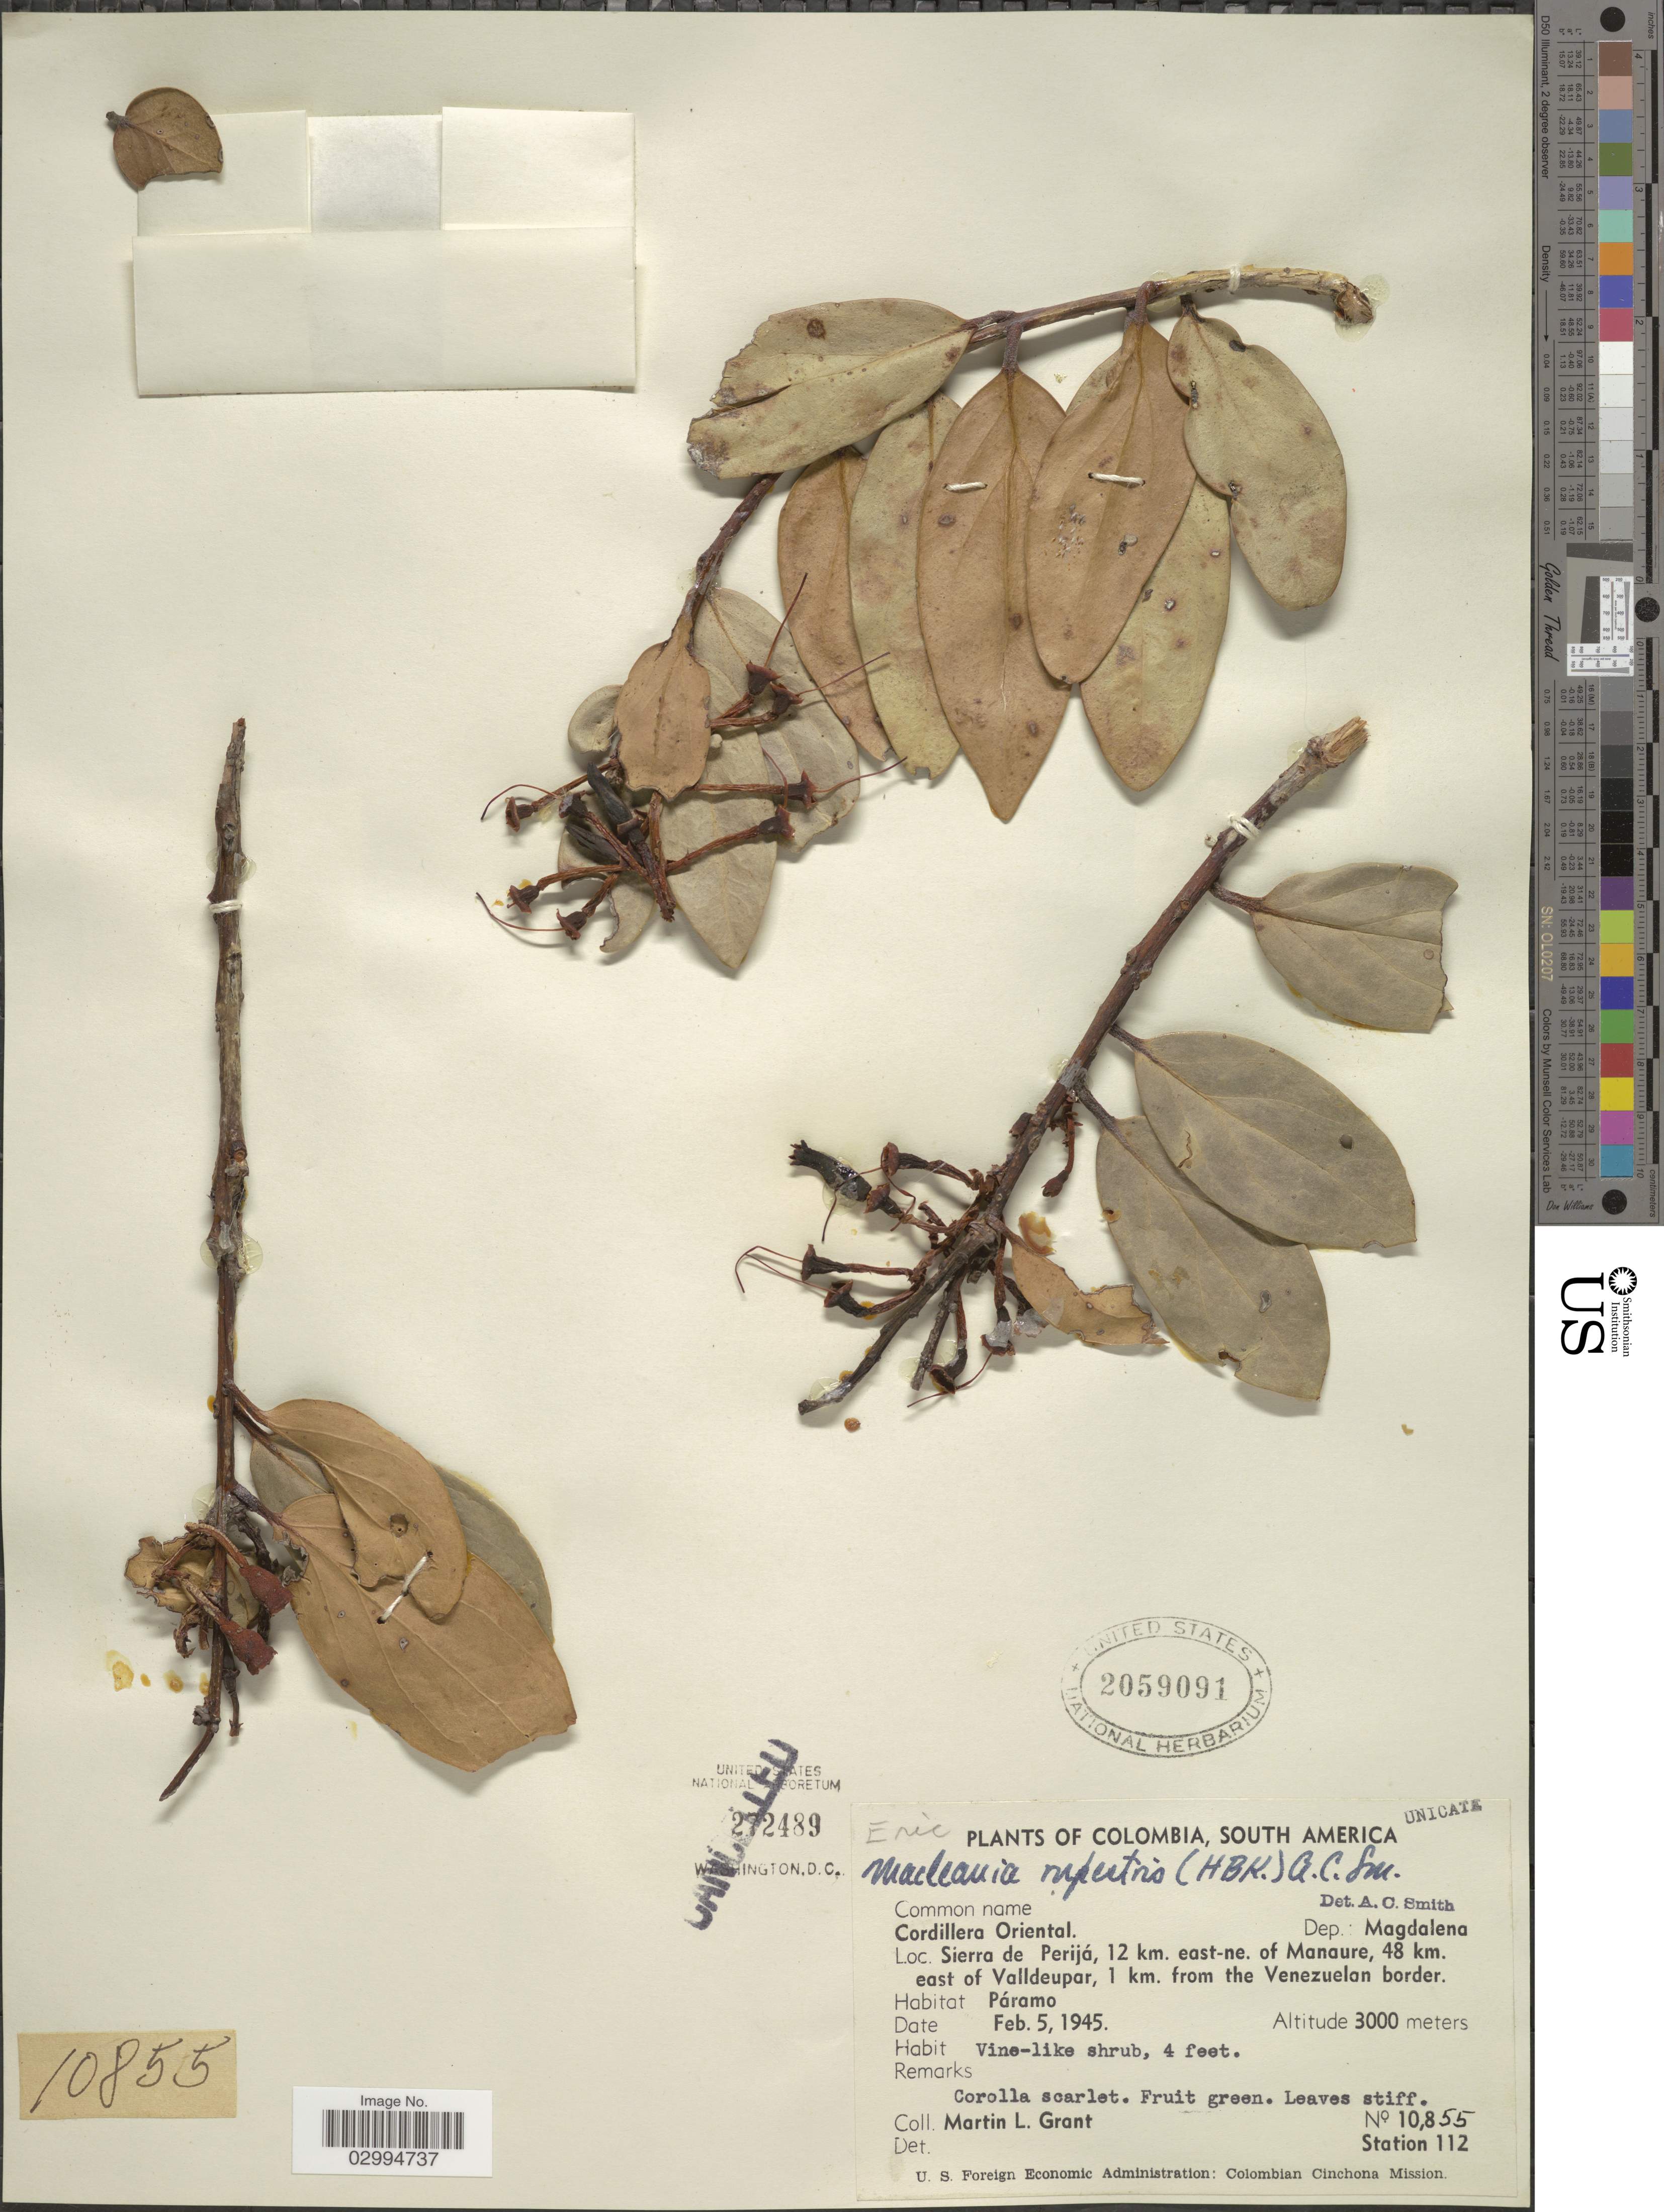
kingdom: Plantae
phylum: Tracheophyta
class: Magnoliopsida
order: Ericales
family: Ericaceae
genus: Macleania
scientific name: Macleania rupestris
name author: (Kunth) A.C. Sm.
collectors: M. L. Grant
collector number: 10855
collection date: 1945-02-05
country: Colombia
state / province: Magdalena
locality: Cordillera Oriental. Dep.: Magdalena. Sierra de Perijá, 12 km. east-ne. of Manaure, 48 km. east of Valldeupar, 1 km. from the Venezuelan border.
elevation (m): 3000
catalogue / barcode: US 2059091